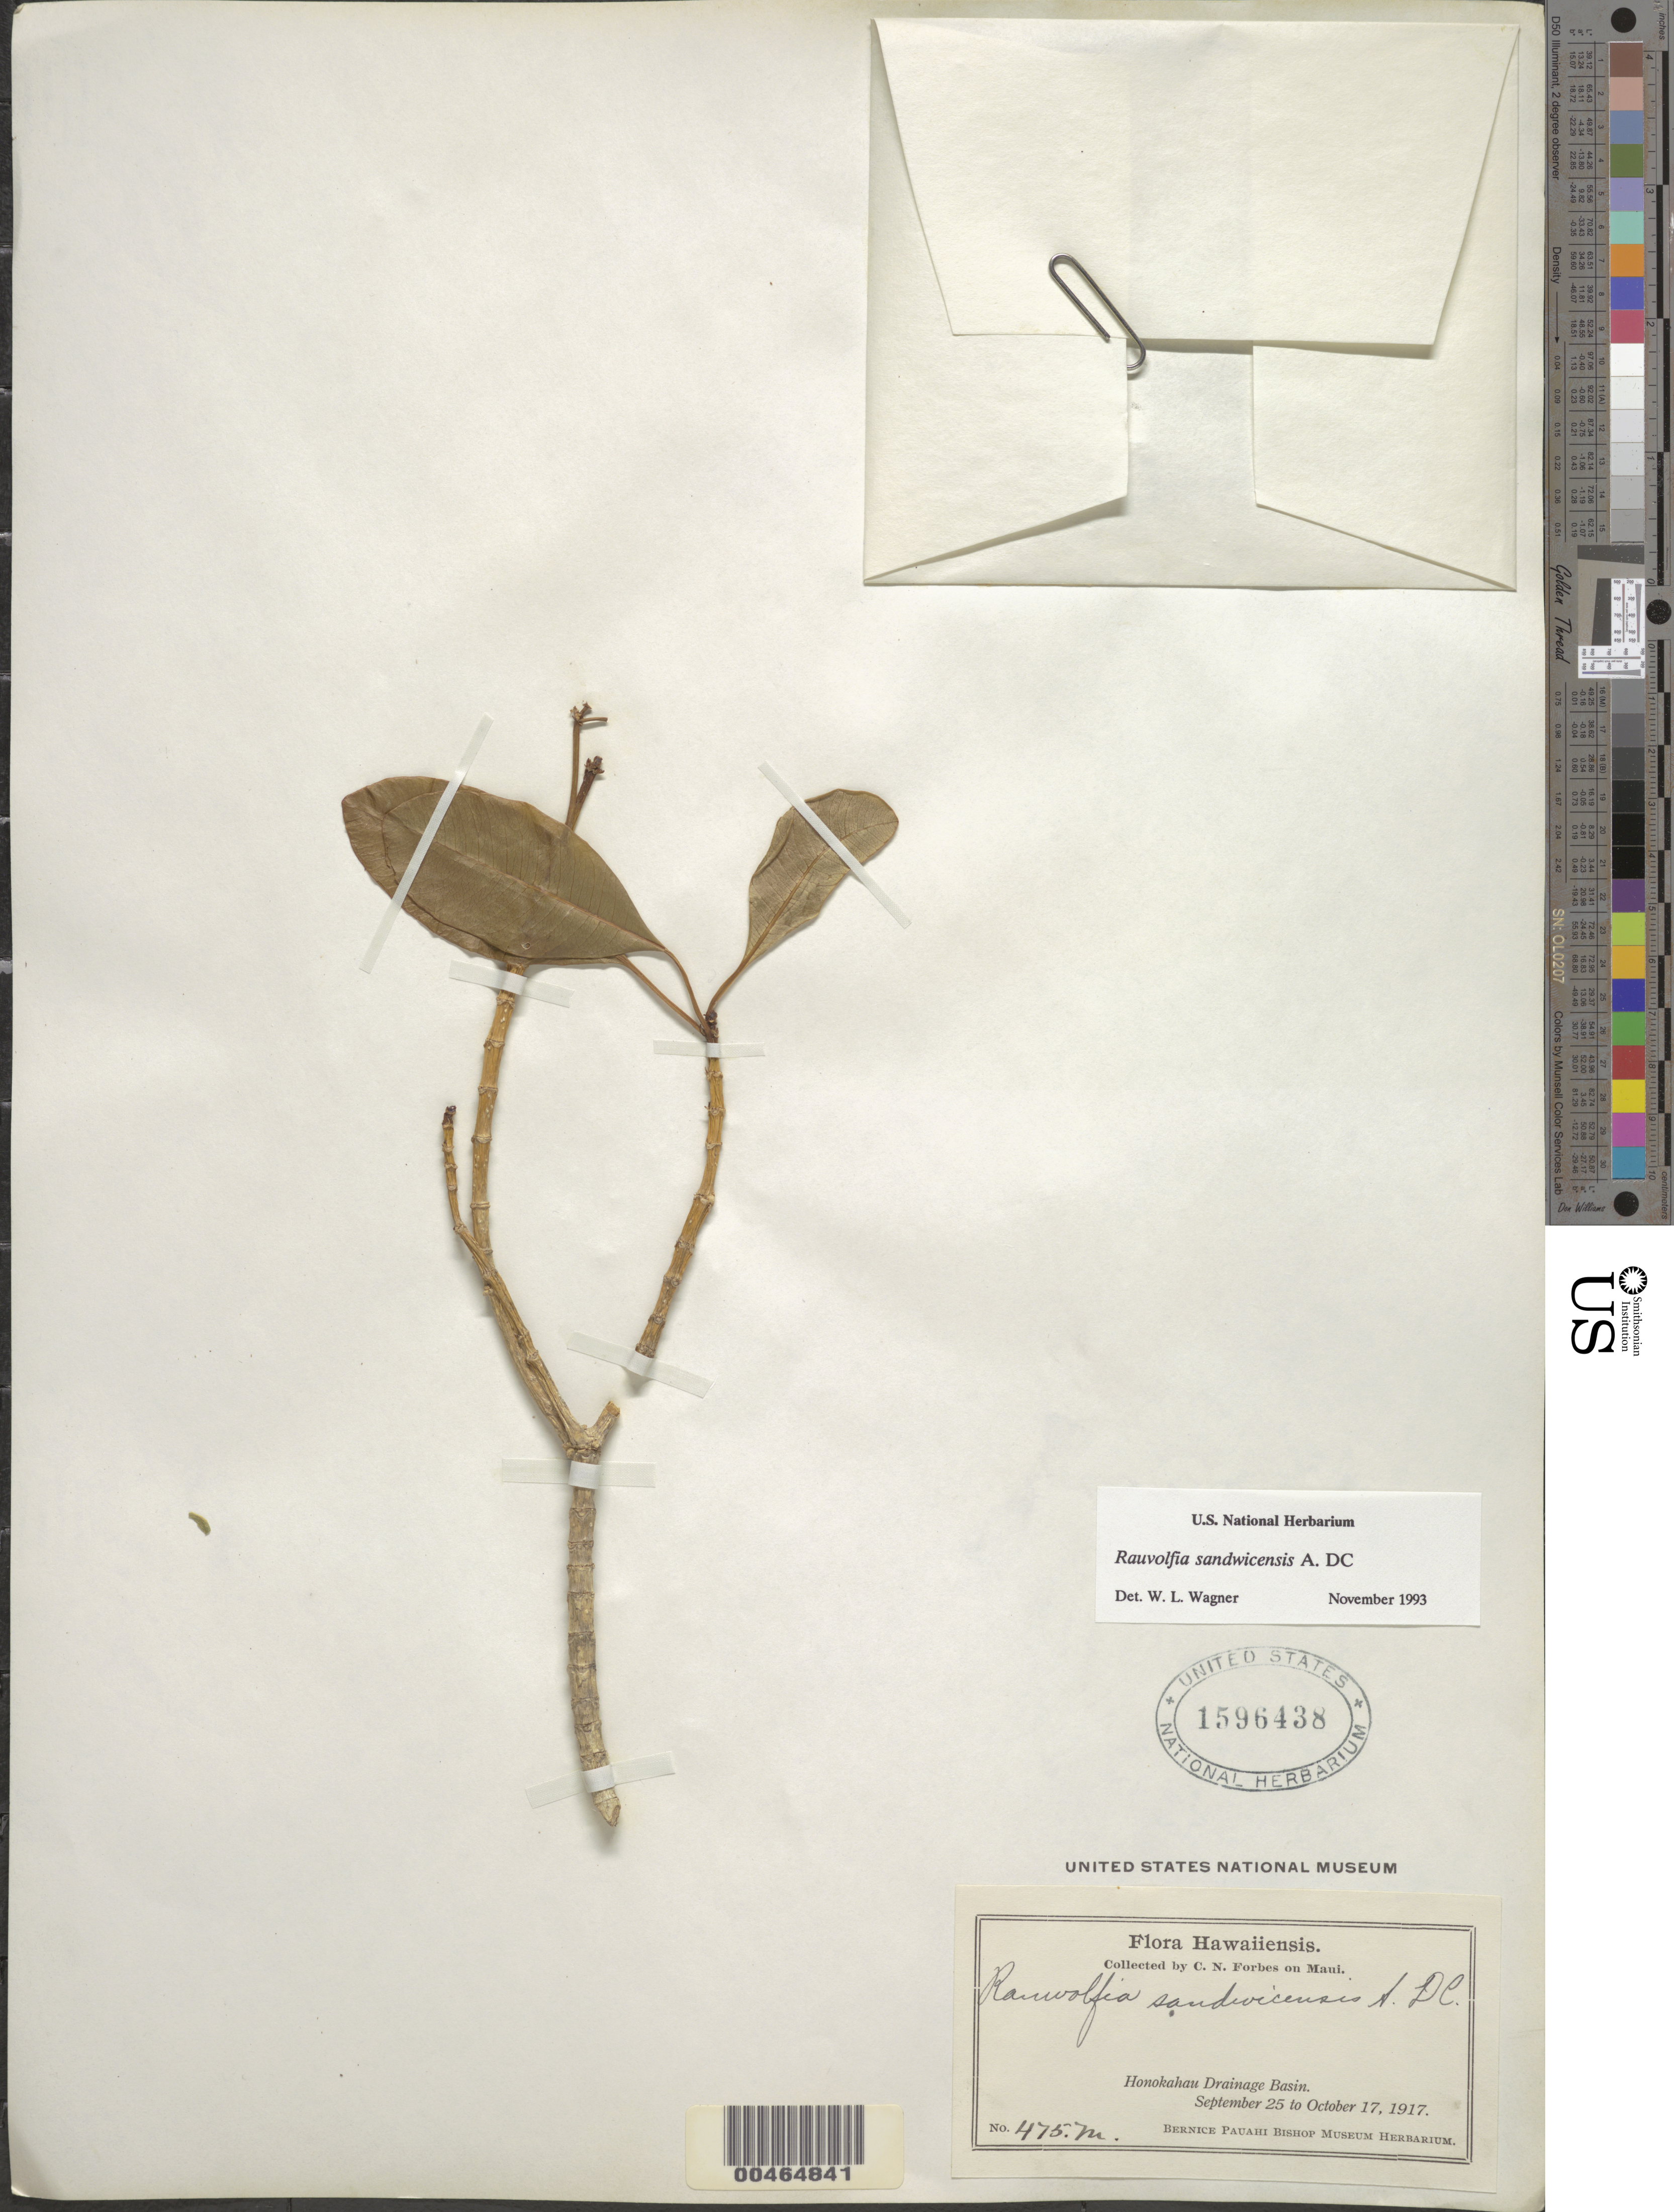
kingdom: Plantae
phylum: Tracheophyta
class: Magnoliopsida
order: Gentianales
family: Apocynaceae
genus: Rauvolfia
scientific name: Rauvolfia sandwicensis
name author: A. DC.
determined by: Wagner, W. L., (BOT), Smithsonian Institution - National Museum of Natural History (UNITED STATES)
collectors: C. N. Forbes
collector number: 475.M.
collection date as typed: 25 Sep 1917 to 17 Oct 1917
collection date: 1917-09-25/1917-10-17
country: United States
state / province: Hawaii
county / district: Maui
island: Maui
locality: Honokahau Drainage Basin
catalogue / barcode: US 1596438